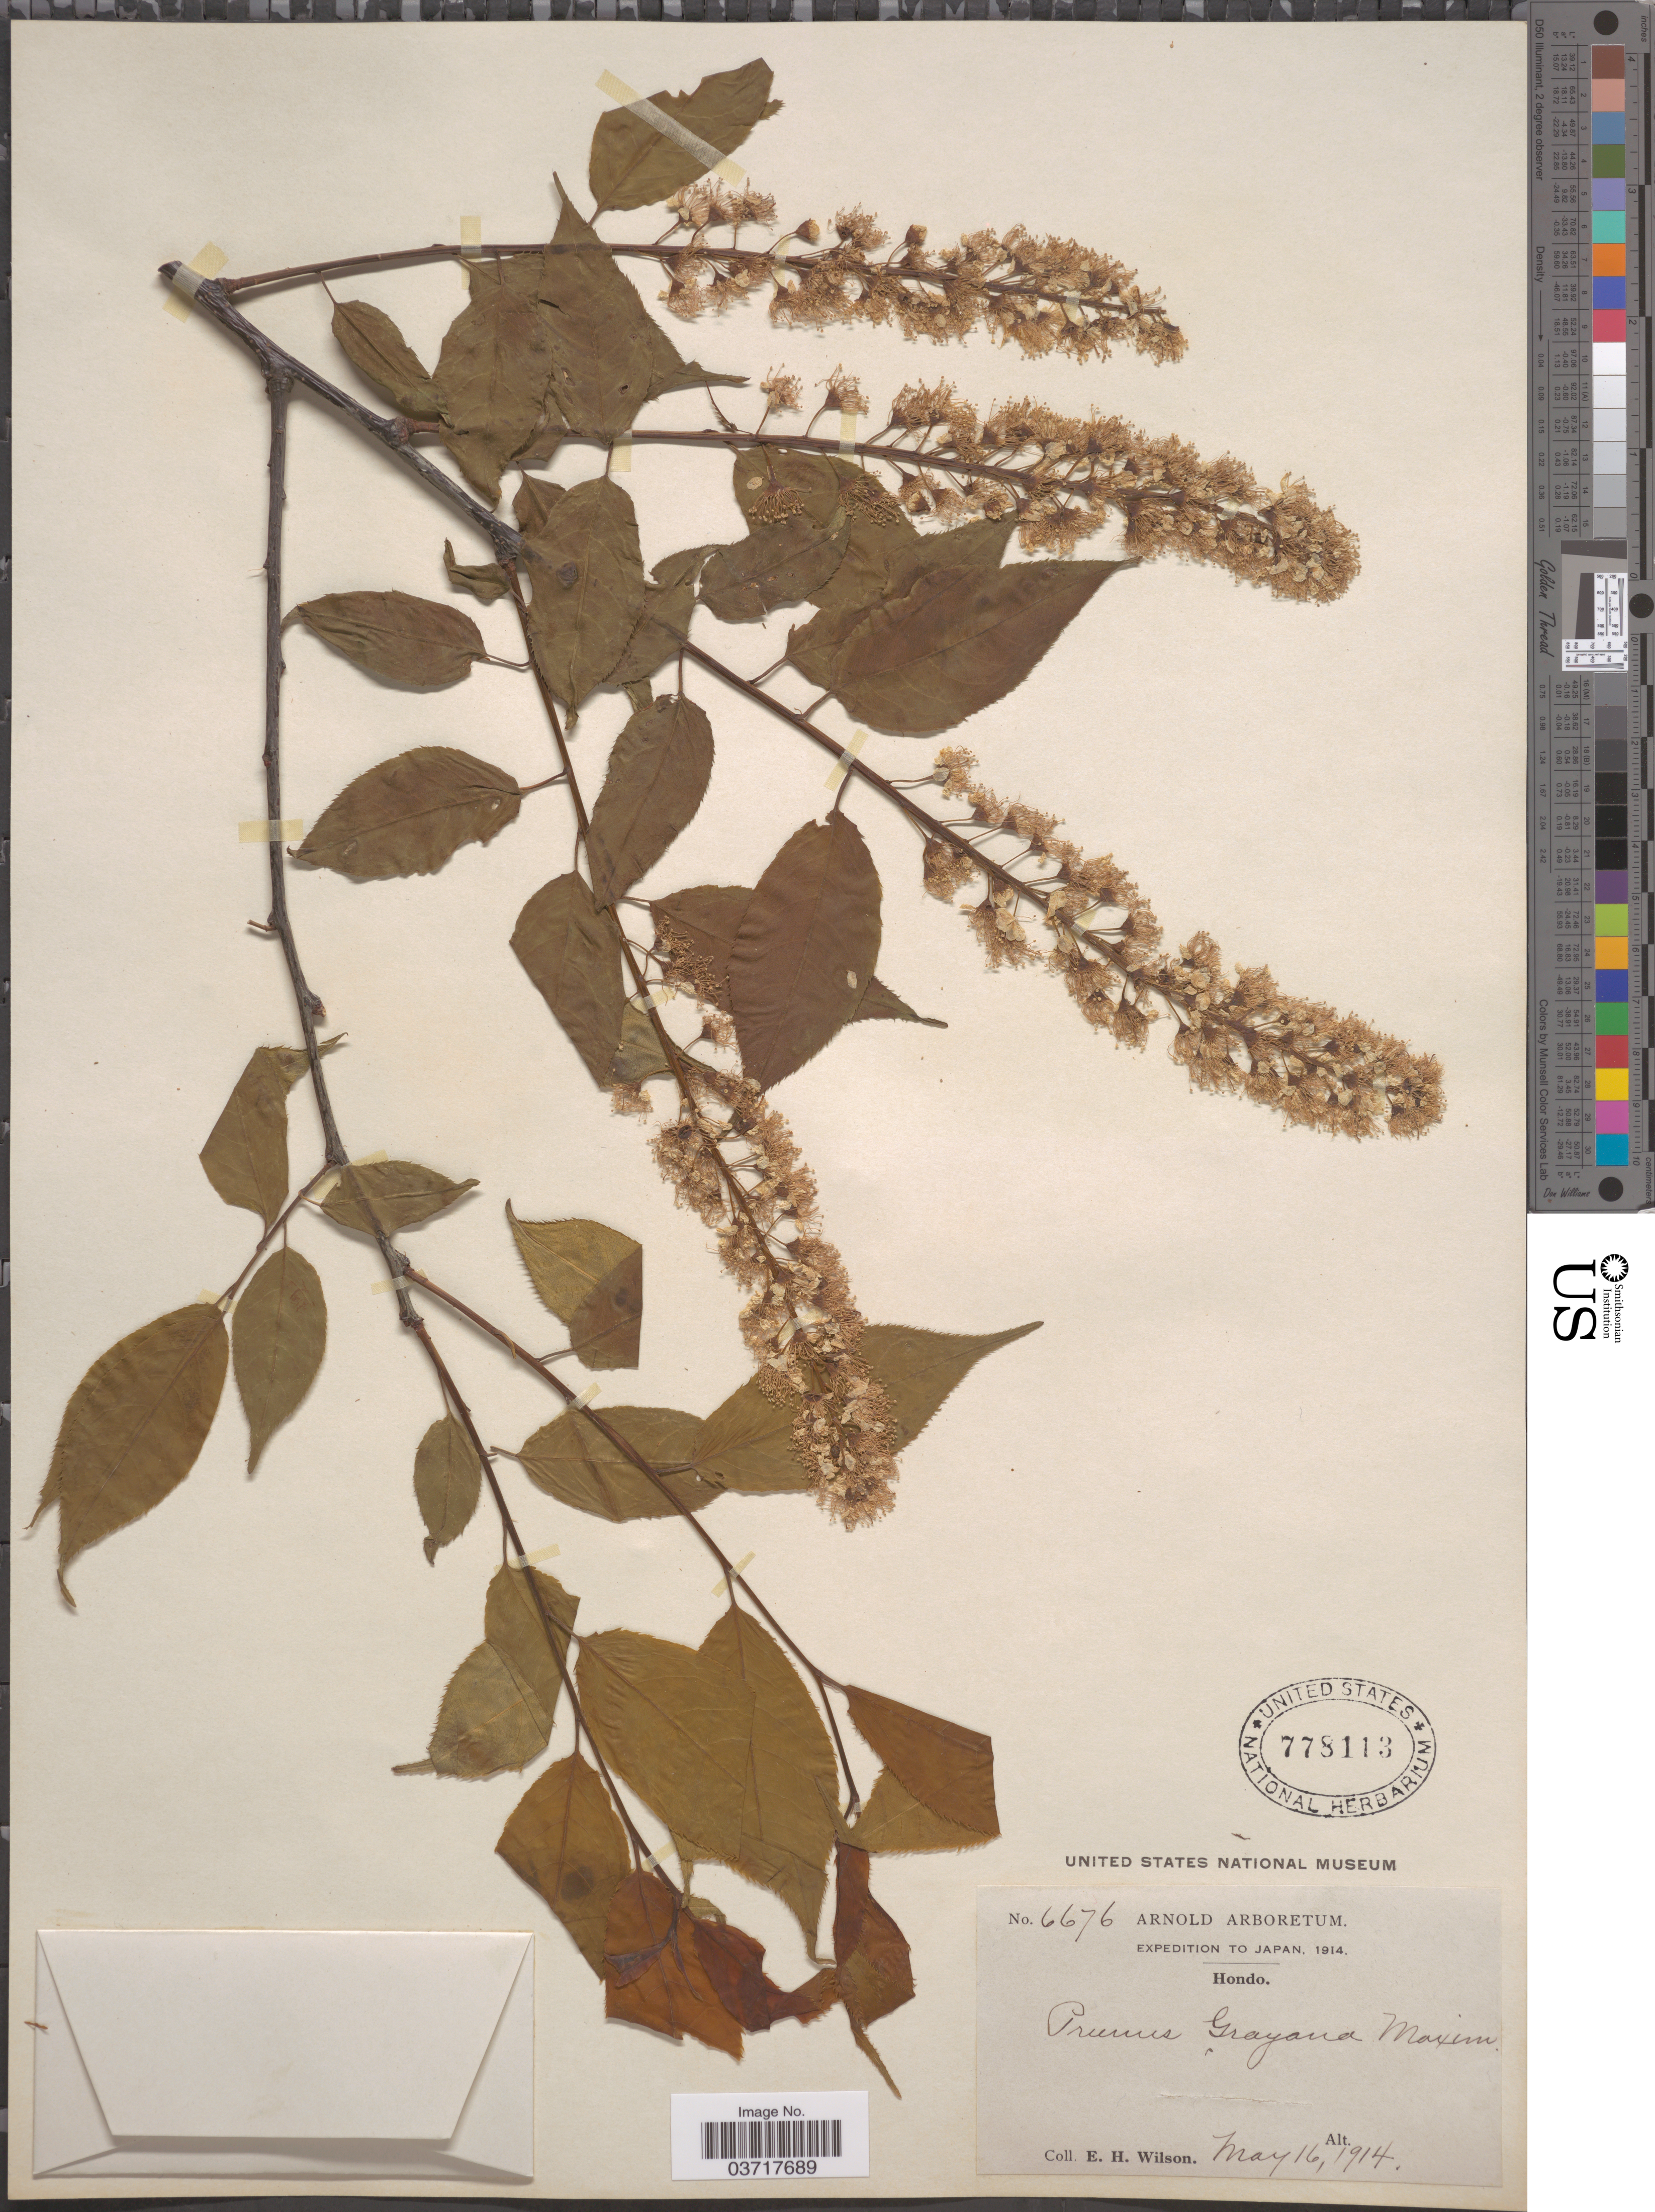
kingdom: Plantae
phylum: Tracheophyta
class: Magnoliopsida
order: Rosales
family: Rosaceae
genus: Prunus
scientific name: Prunus grayana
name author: Maxim.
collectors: E. Wilson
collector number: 6676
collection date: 1914-05-16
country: Japan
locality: Hondo.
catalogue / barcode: US 778113